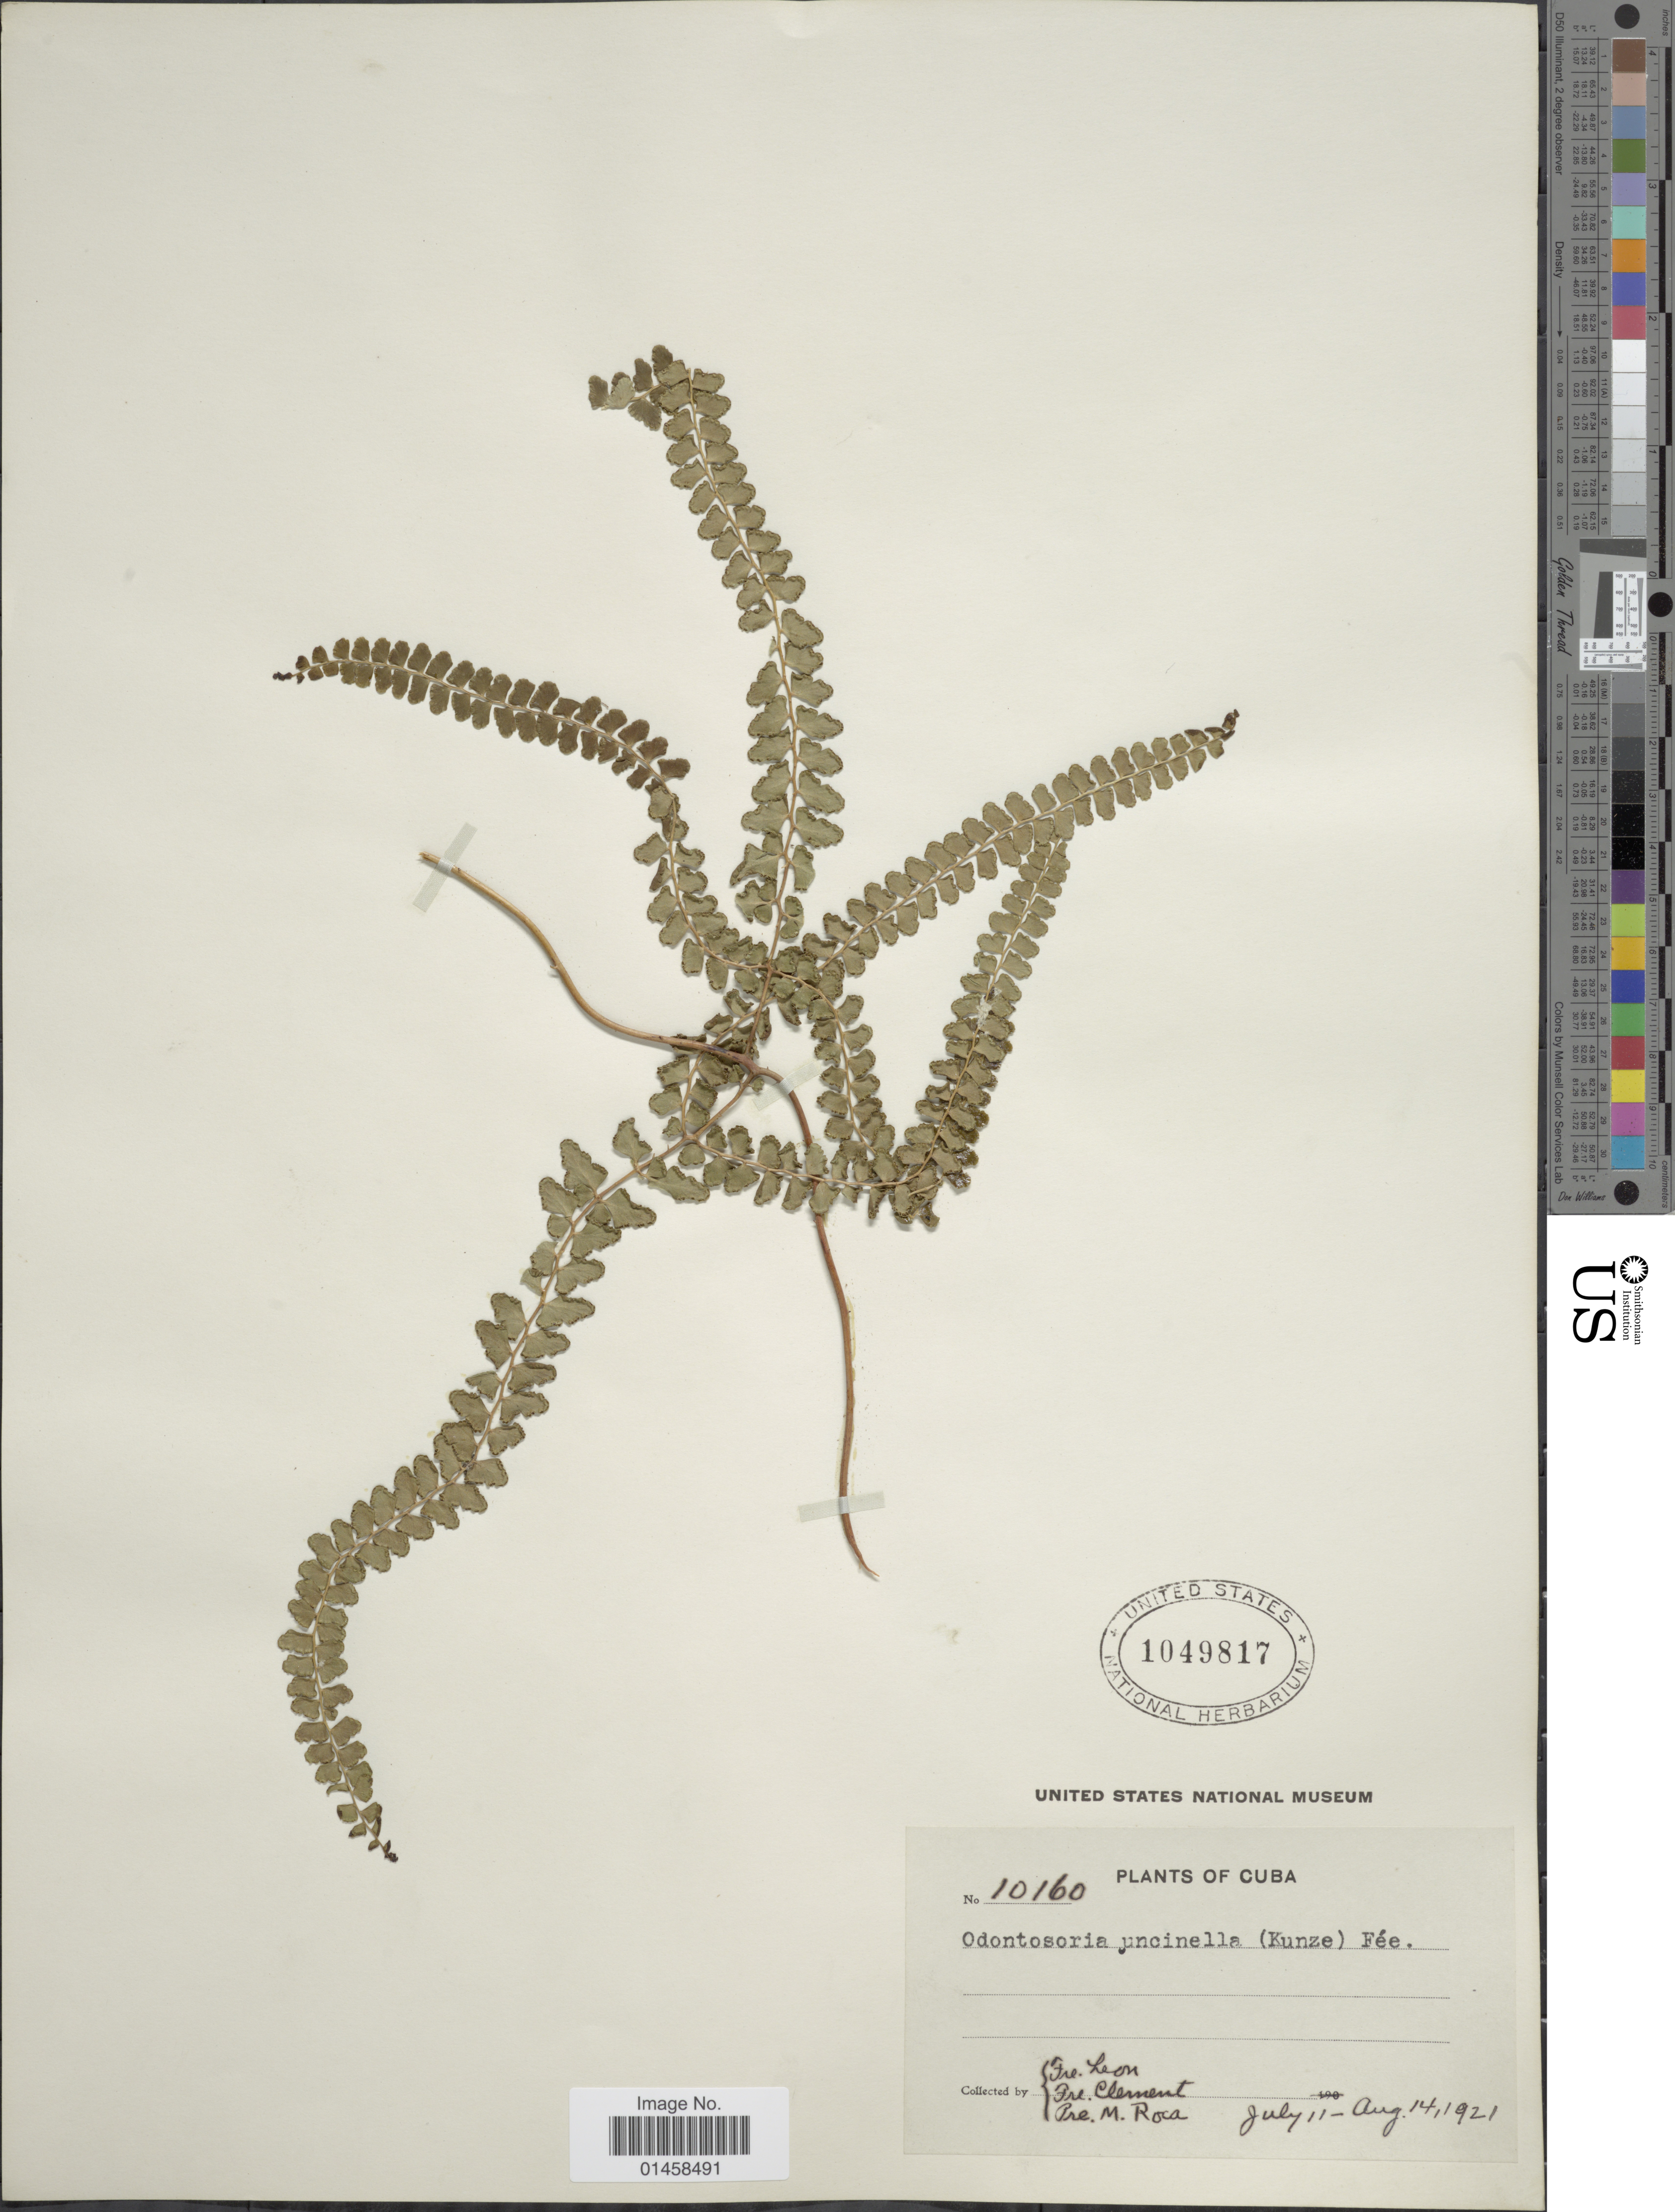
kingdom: Plantae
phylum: Tracheophyta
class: Polypodiopsida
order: Polypodiales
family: Lindsaeaceae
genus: Odontosoria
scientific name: Odontosoria scandens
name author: (Desv.) C. Chr.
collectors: Bro. León, B. Clement & M. Roca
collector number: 10160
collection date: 1921-07-11/1921-07-14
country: Cuba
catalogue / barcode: US 1049817